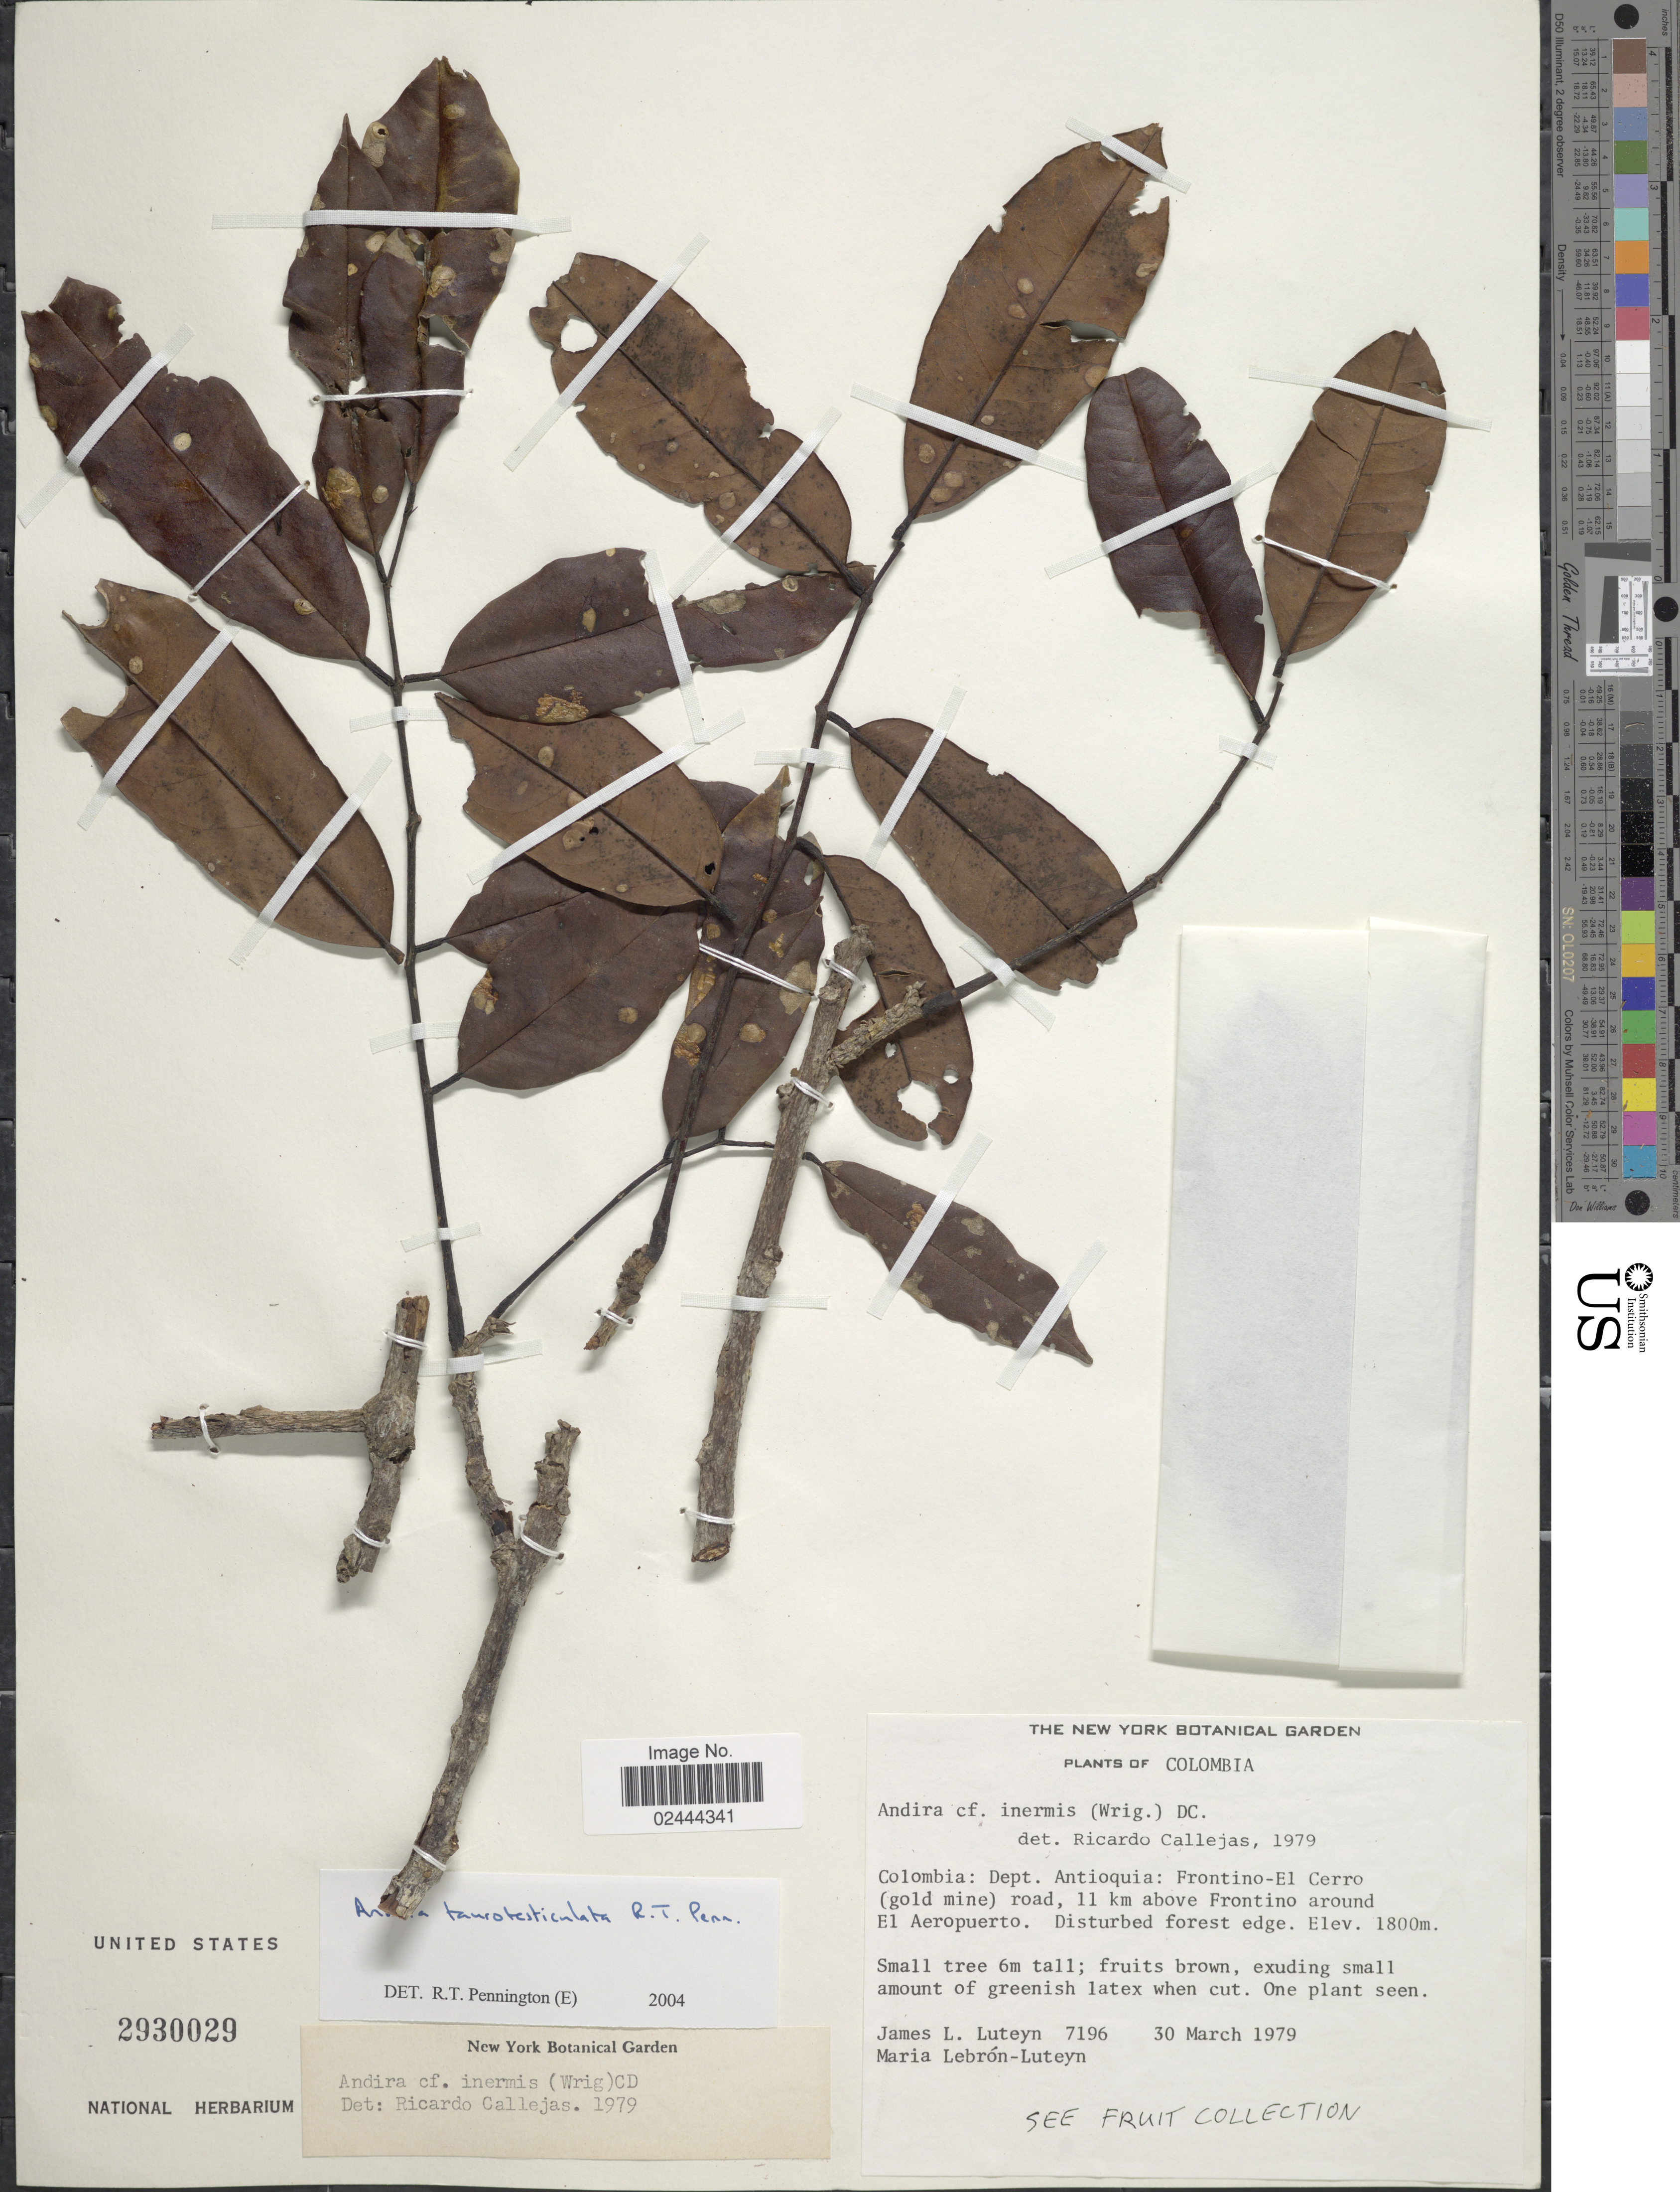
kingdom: Plantae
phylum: Tracheophyta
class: Magnoliopsida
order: Fabales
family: Fabaceae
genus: Andira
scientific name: Andira taurotesticulata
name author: R.T. Penn.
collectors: J. L. Luteyn & M. L. Lebrón-Luteyn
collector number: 7196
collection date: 1979-03-30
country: Colombia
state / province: Antioquia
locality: Frontino-El Cerro (gold mine) road, 11 km above Frontino around El Aeropuerto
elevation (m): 1800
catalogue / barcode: US 2930029